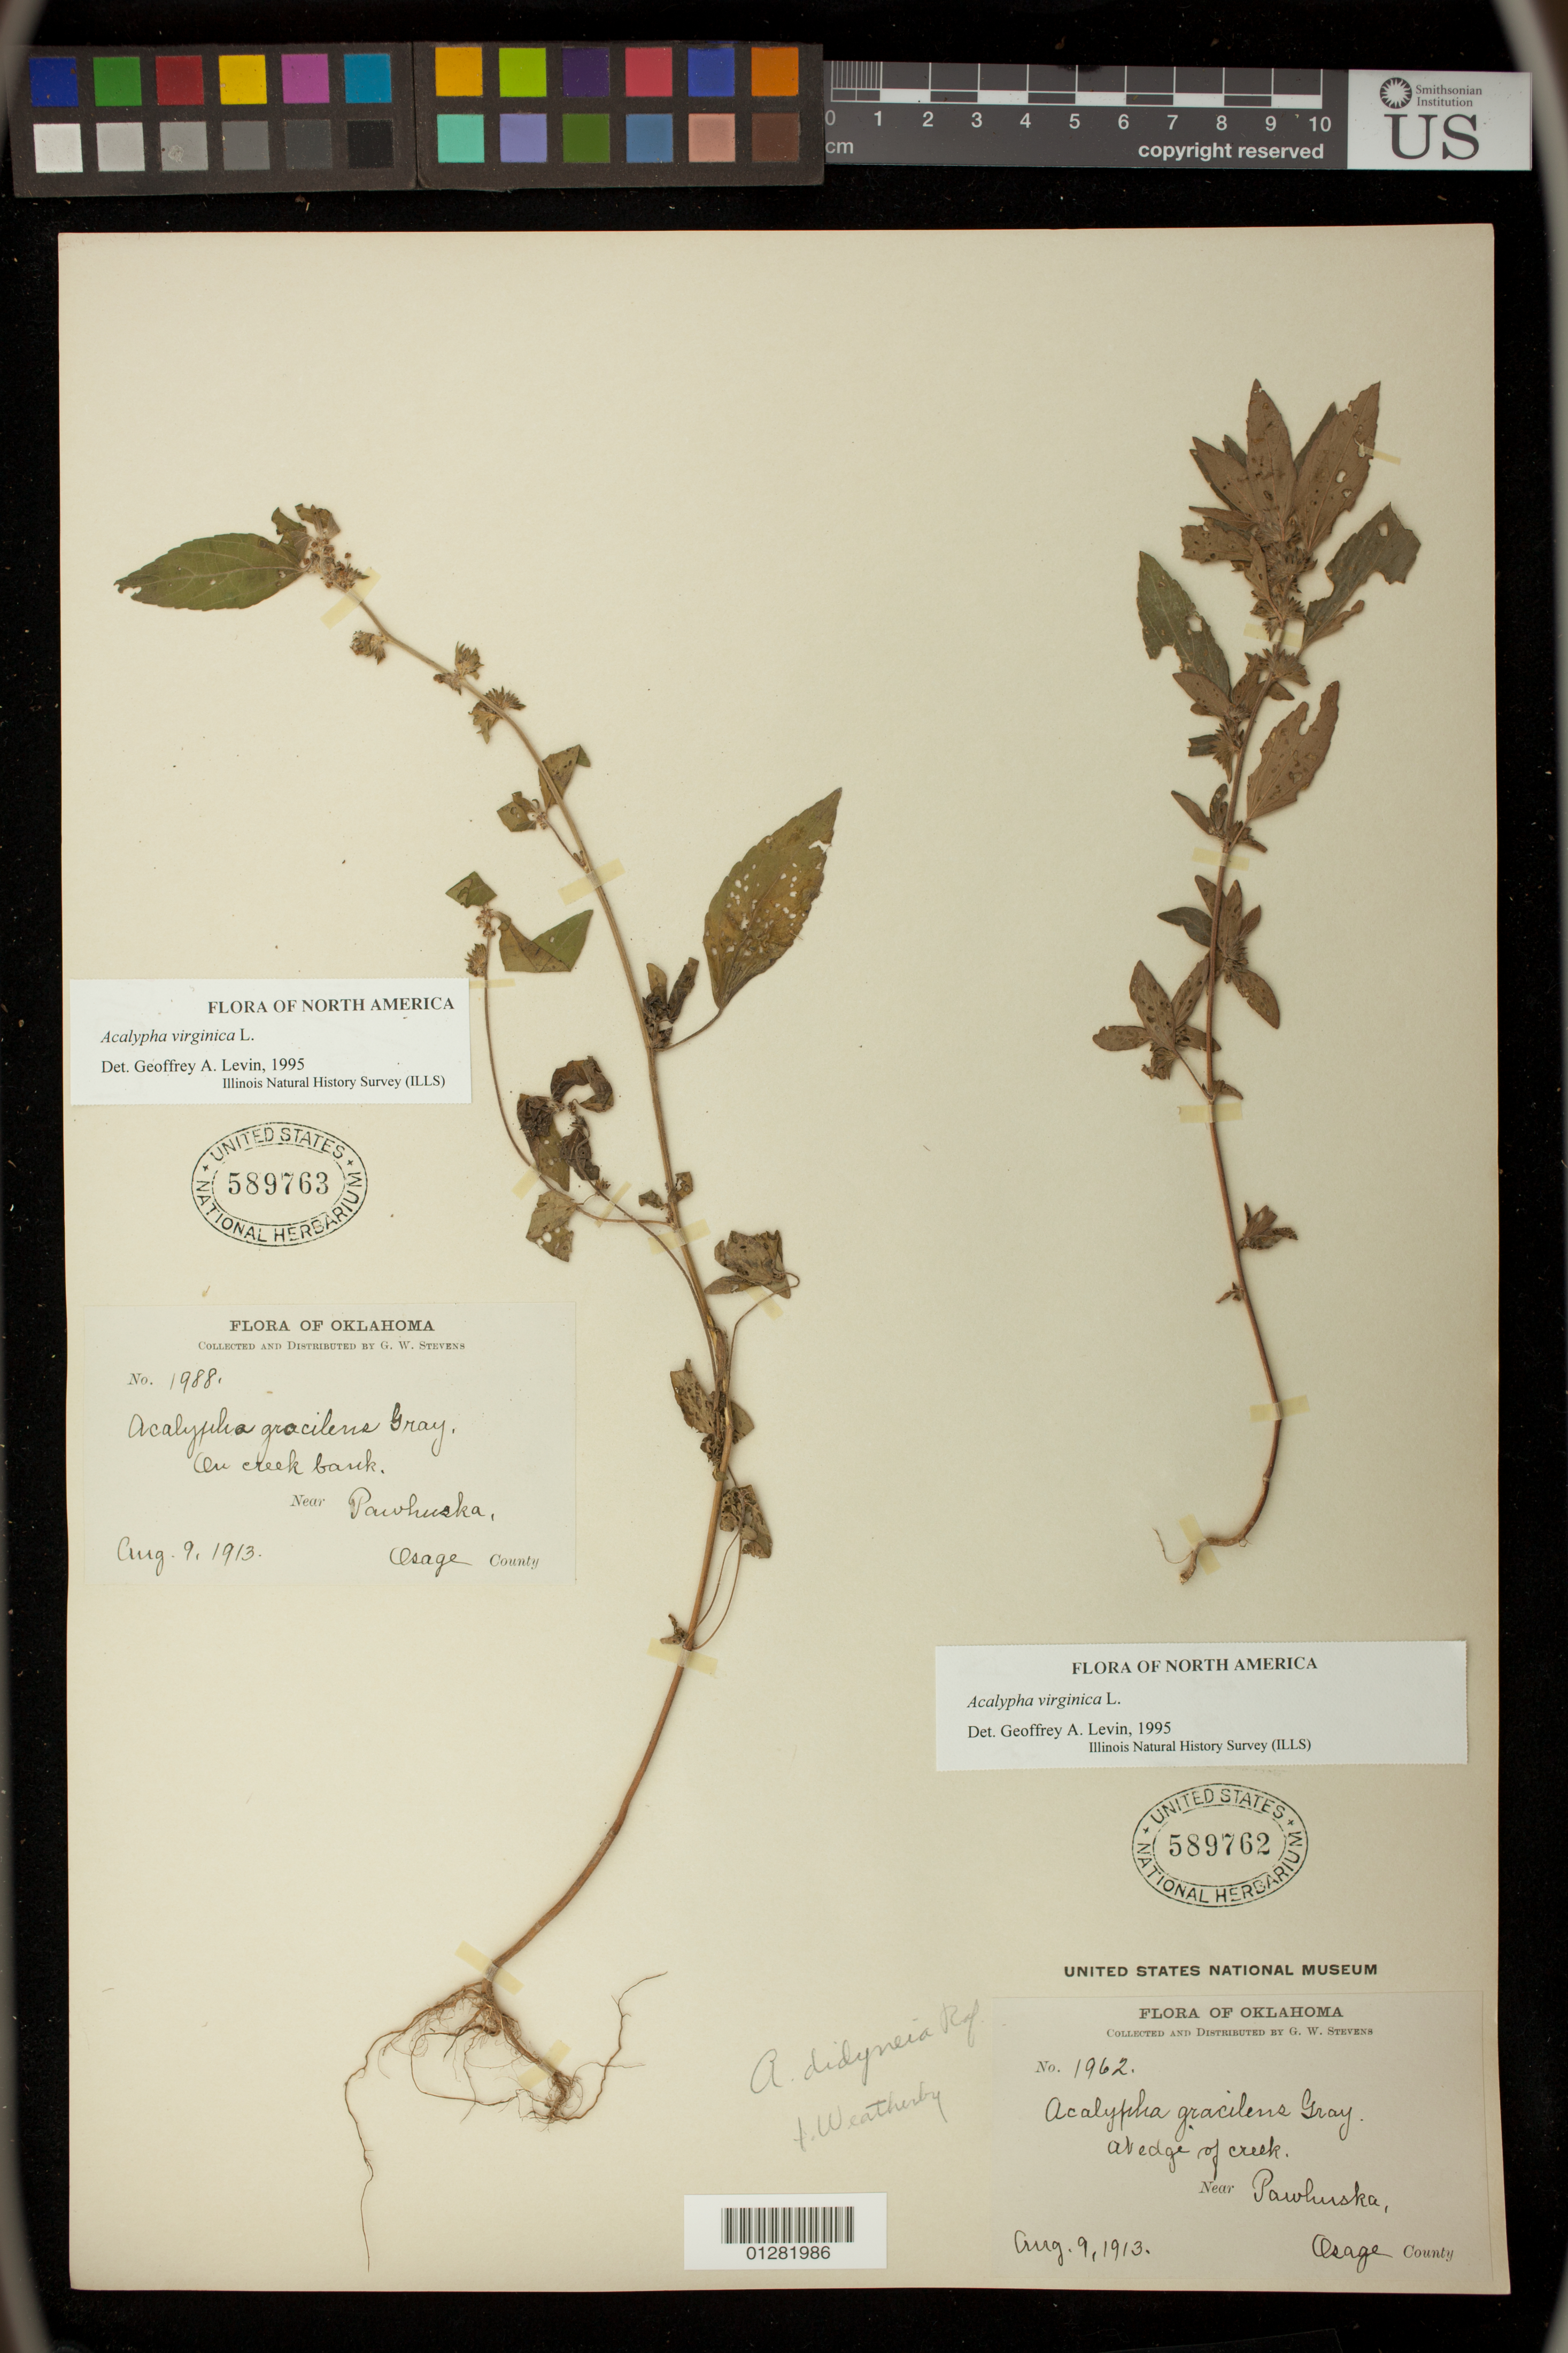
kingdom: Plantae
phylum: Tracheophyta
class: Magnoliopsida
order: Malpighiales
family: Euphorbiaceae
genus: Acalypha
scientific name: Acalypha virginica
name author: L.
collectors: G. Stevens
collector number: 1962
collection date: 1913-08-09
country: United States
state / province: Oklahoma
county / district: Osage County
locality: on creek bank near Pawhuska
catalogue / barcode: US 589762